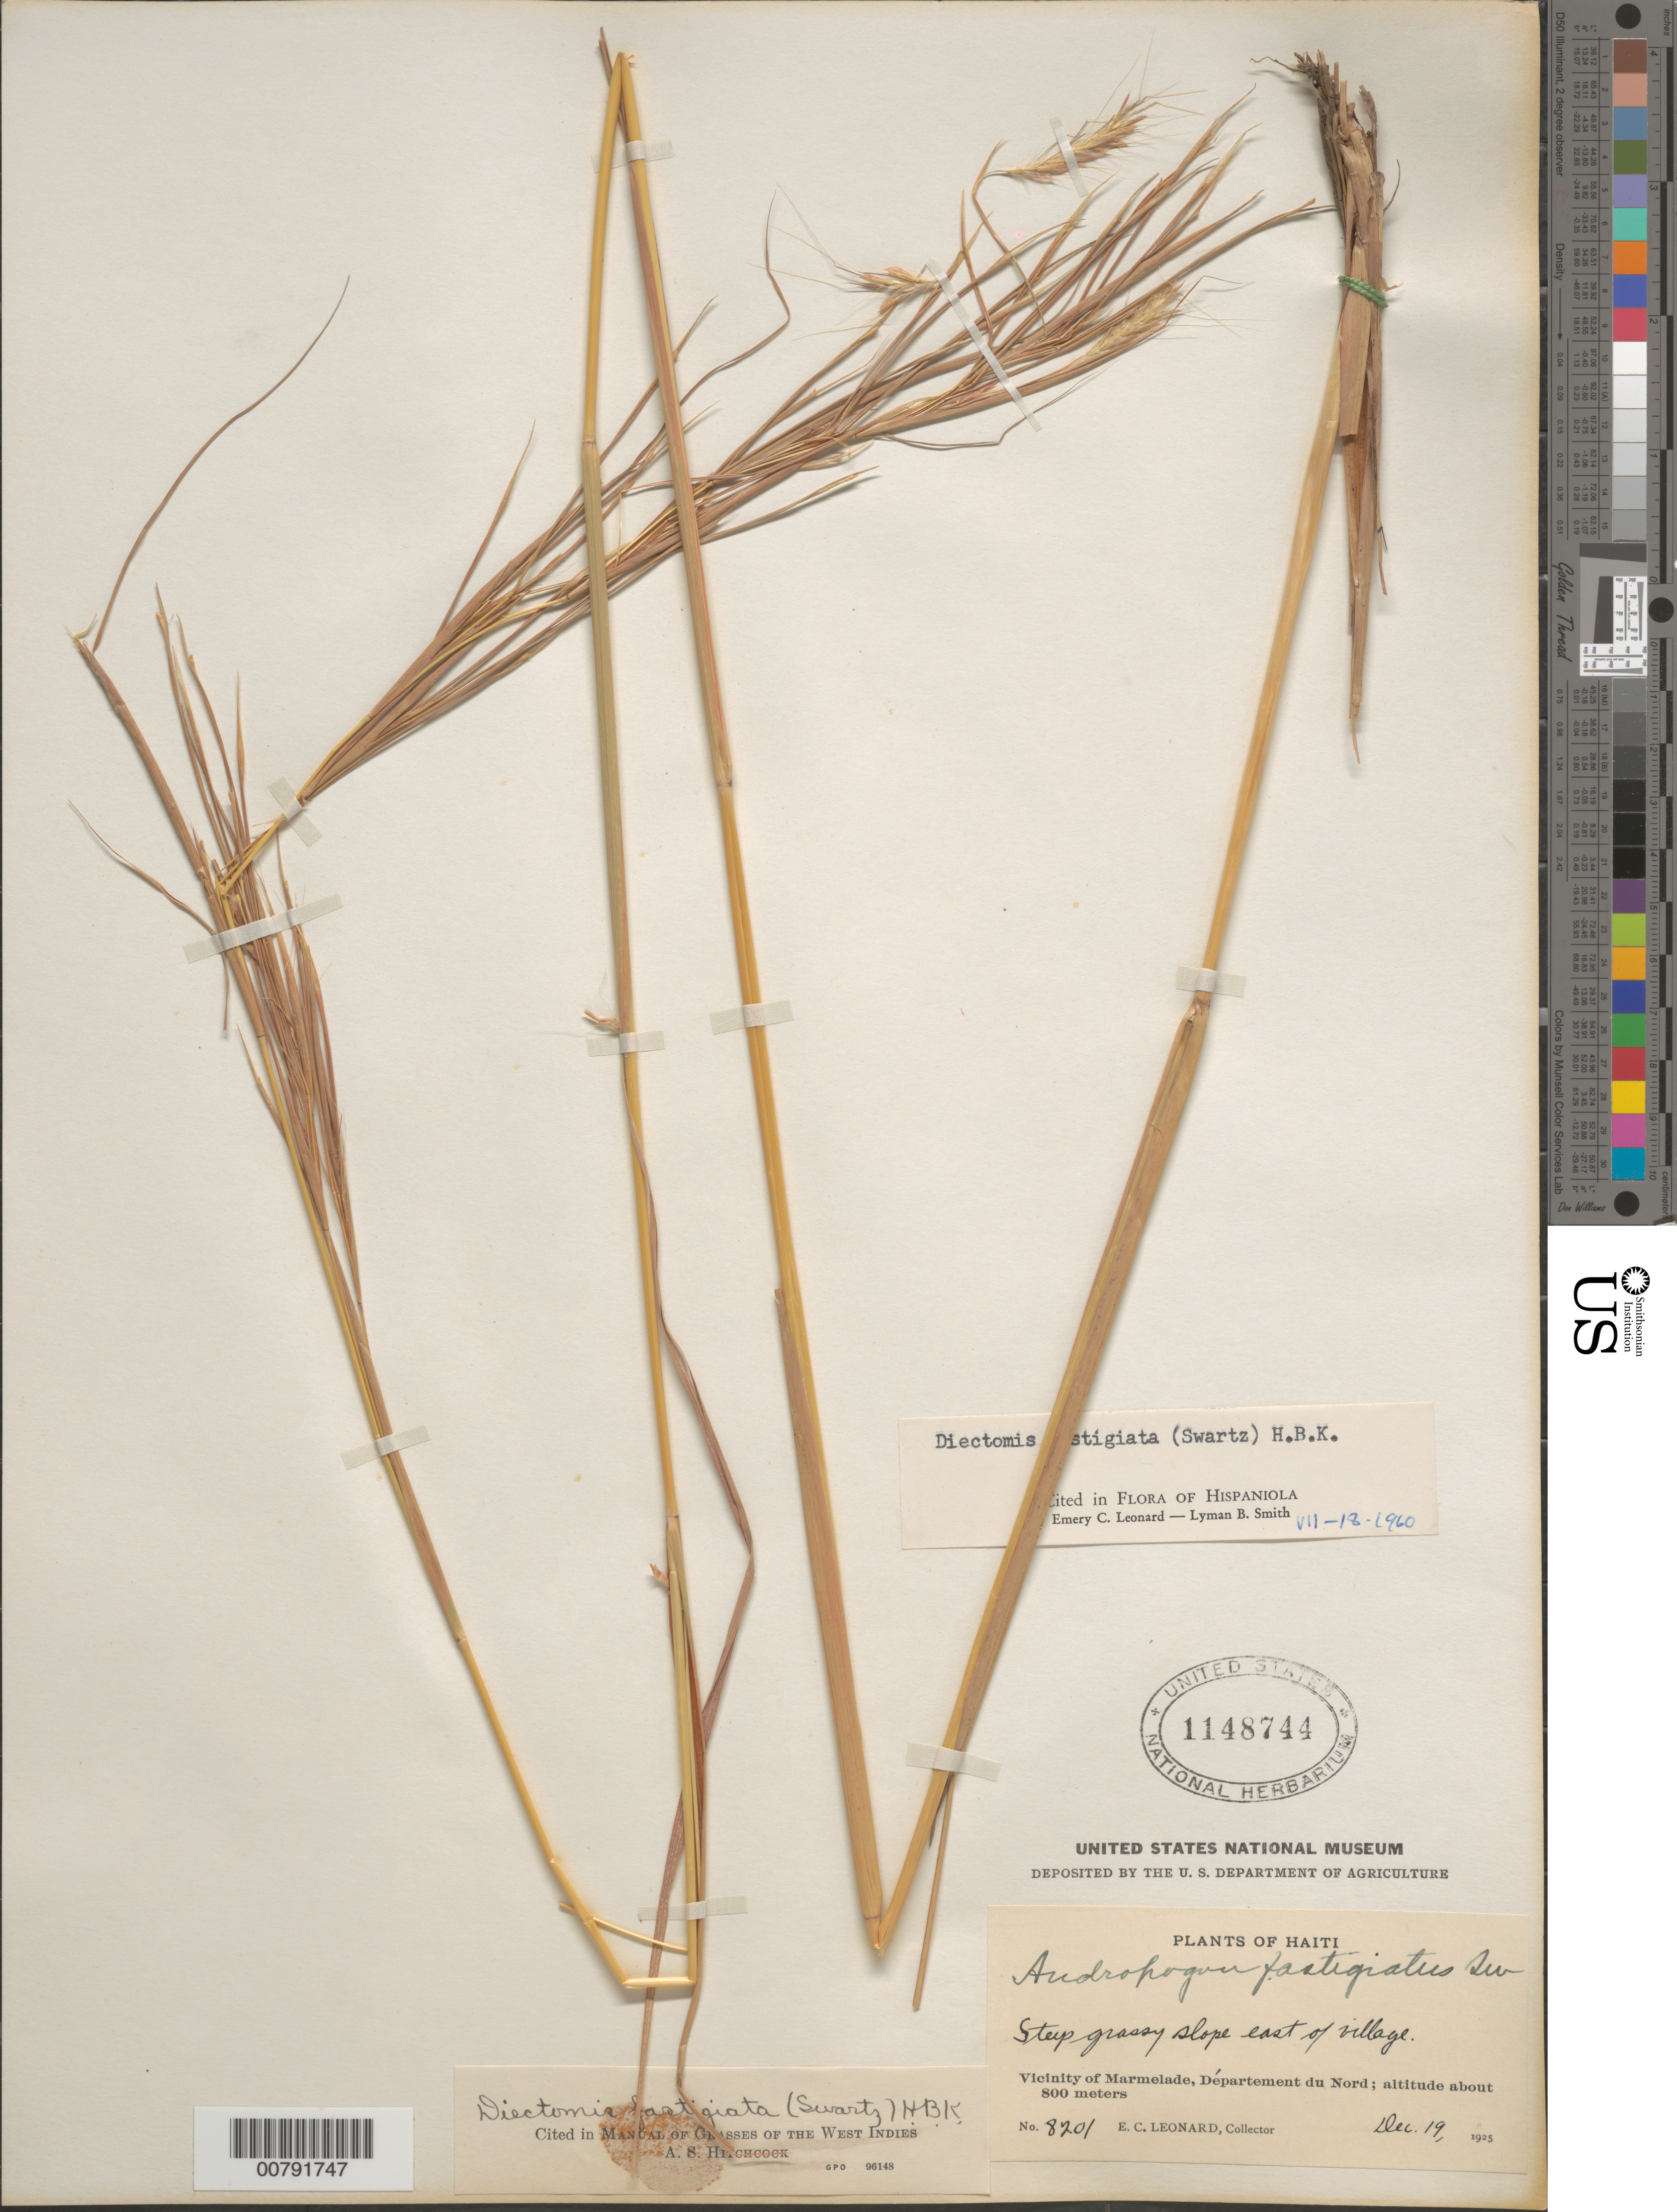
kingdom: Plantae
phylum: Tracheophyta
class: Liliopsida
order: Poales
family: Poaceae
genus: Andropogon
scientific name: Andropogon fastigiatus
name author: Sw.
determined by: Leonard, E. C.; Smith, L. B.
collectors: E. C. Leonard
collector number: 8201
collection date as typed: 19 Dec 1925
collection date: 1925-12-19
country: Haiti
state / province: Nord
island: Hispaniola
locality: Marmelade, E of village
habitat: Steep grassy slope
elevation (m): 800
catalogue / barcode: US 1148744